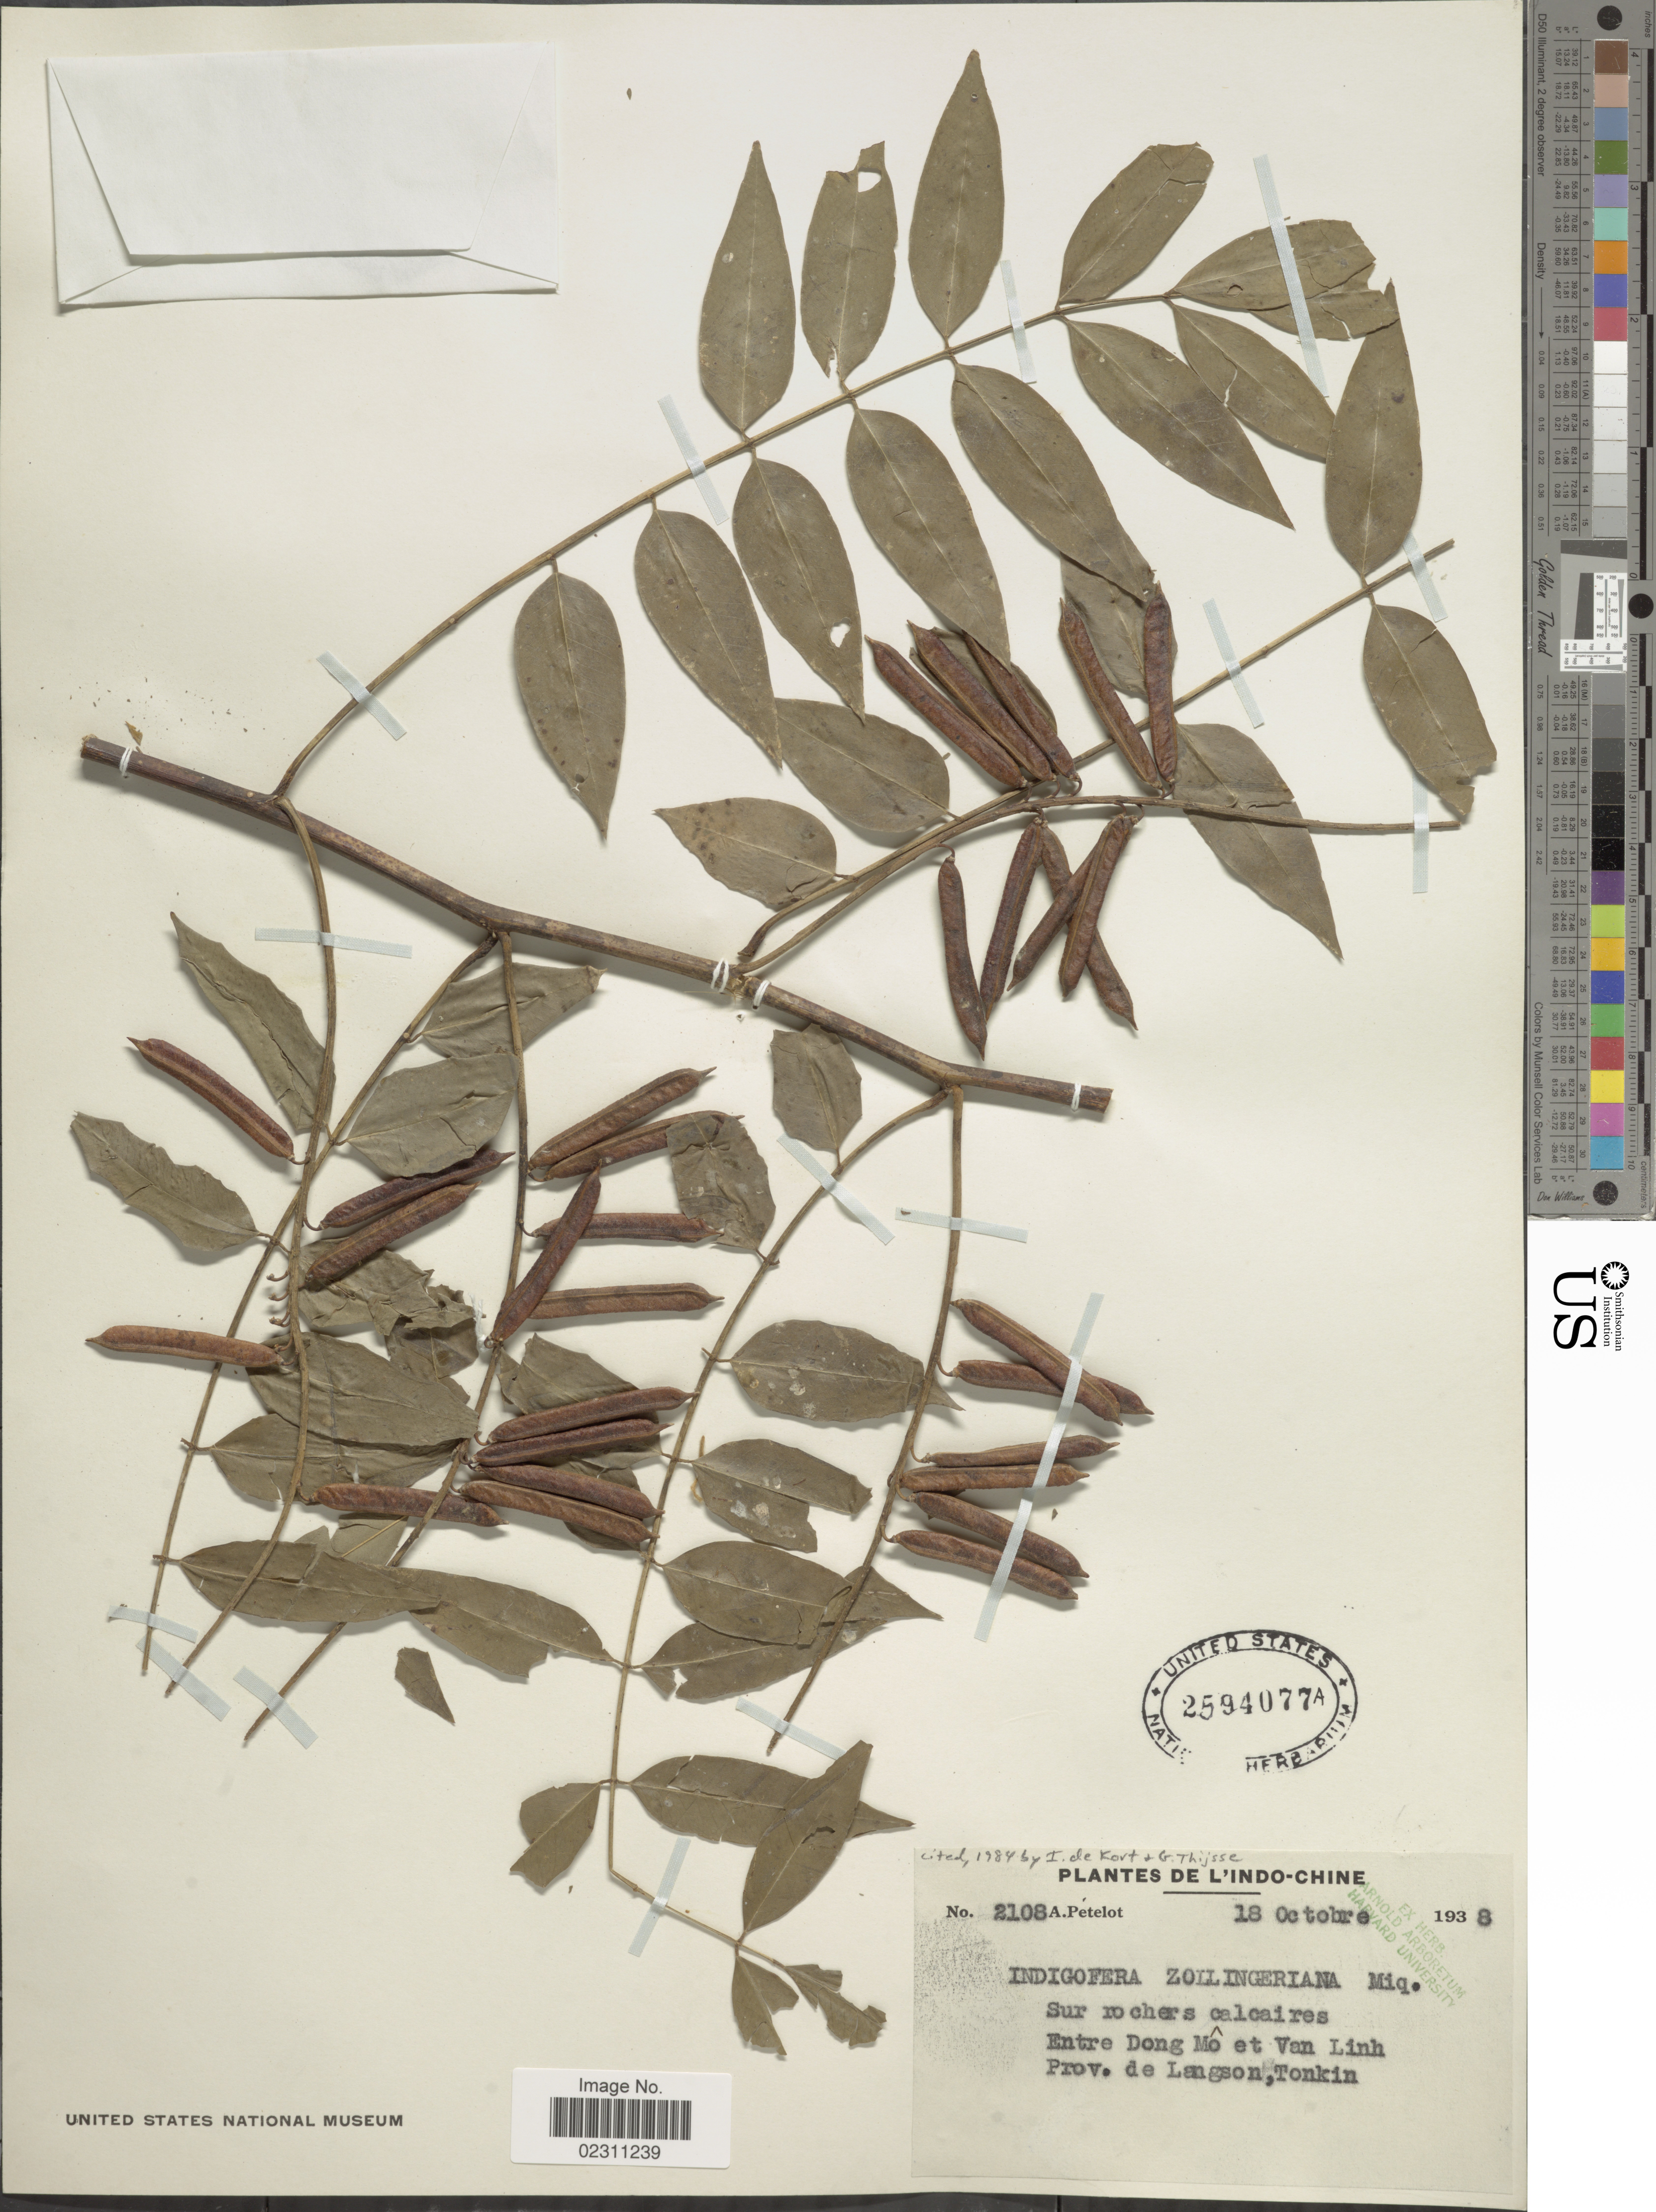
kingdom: Plantae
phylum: Tracheophyta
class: Magnoliopsida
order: Fabales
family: Fabaceae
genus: Indigofera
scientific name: Indigofera zollingeriana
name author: Miq.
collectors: A. Petelot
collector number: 2108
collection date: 1938-10-18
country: Vietnam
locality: L'Indo-Chine. Sur rochers calcaires. Entre Dong Mô et Van Linh. Prov. de Langson, Tonkin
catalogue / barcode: US 2594077A